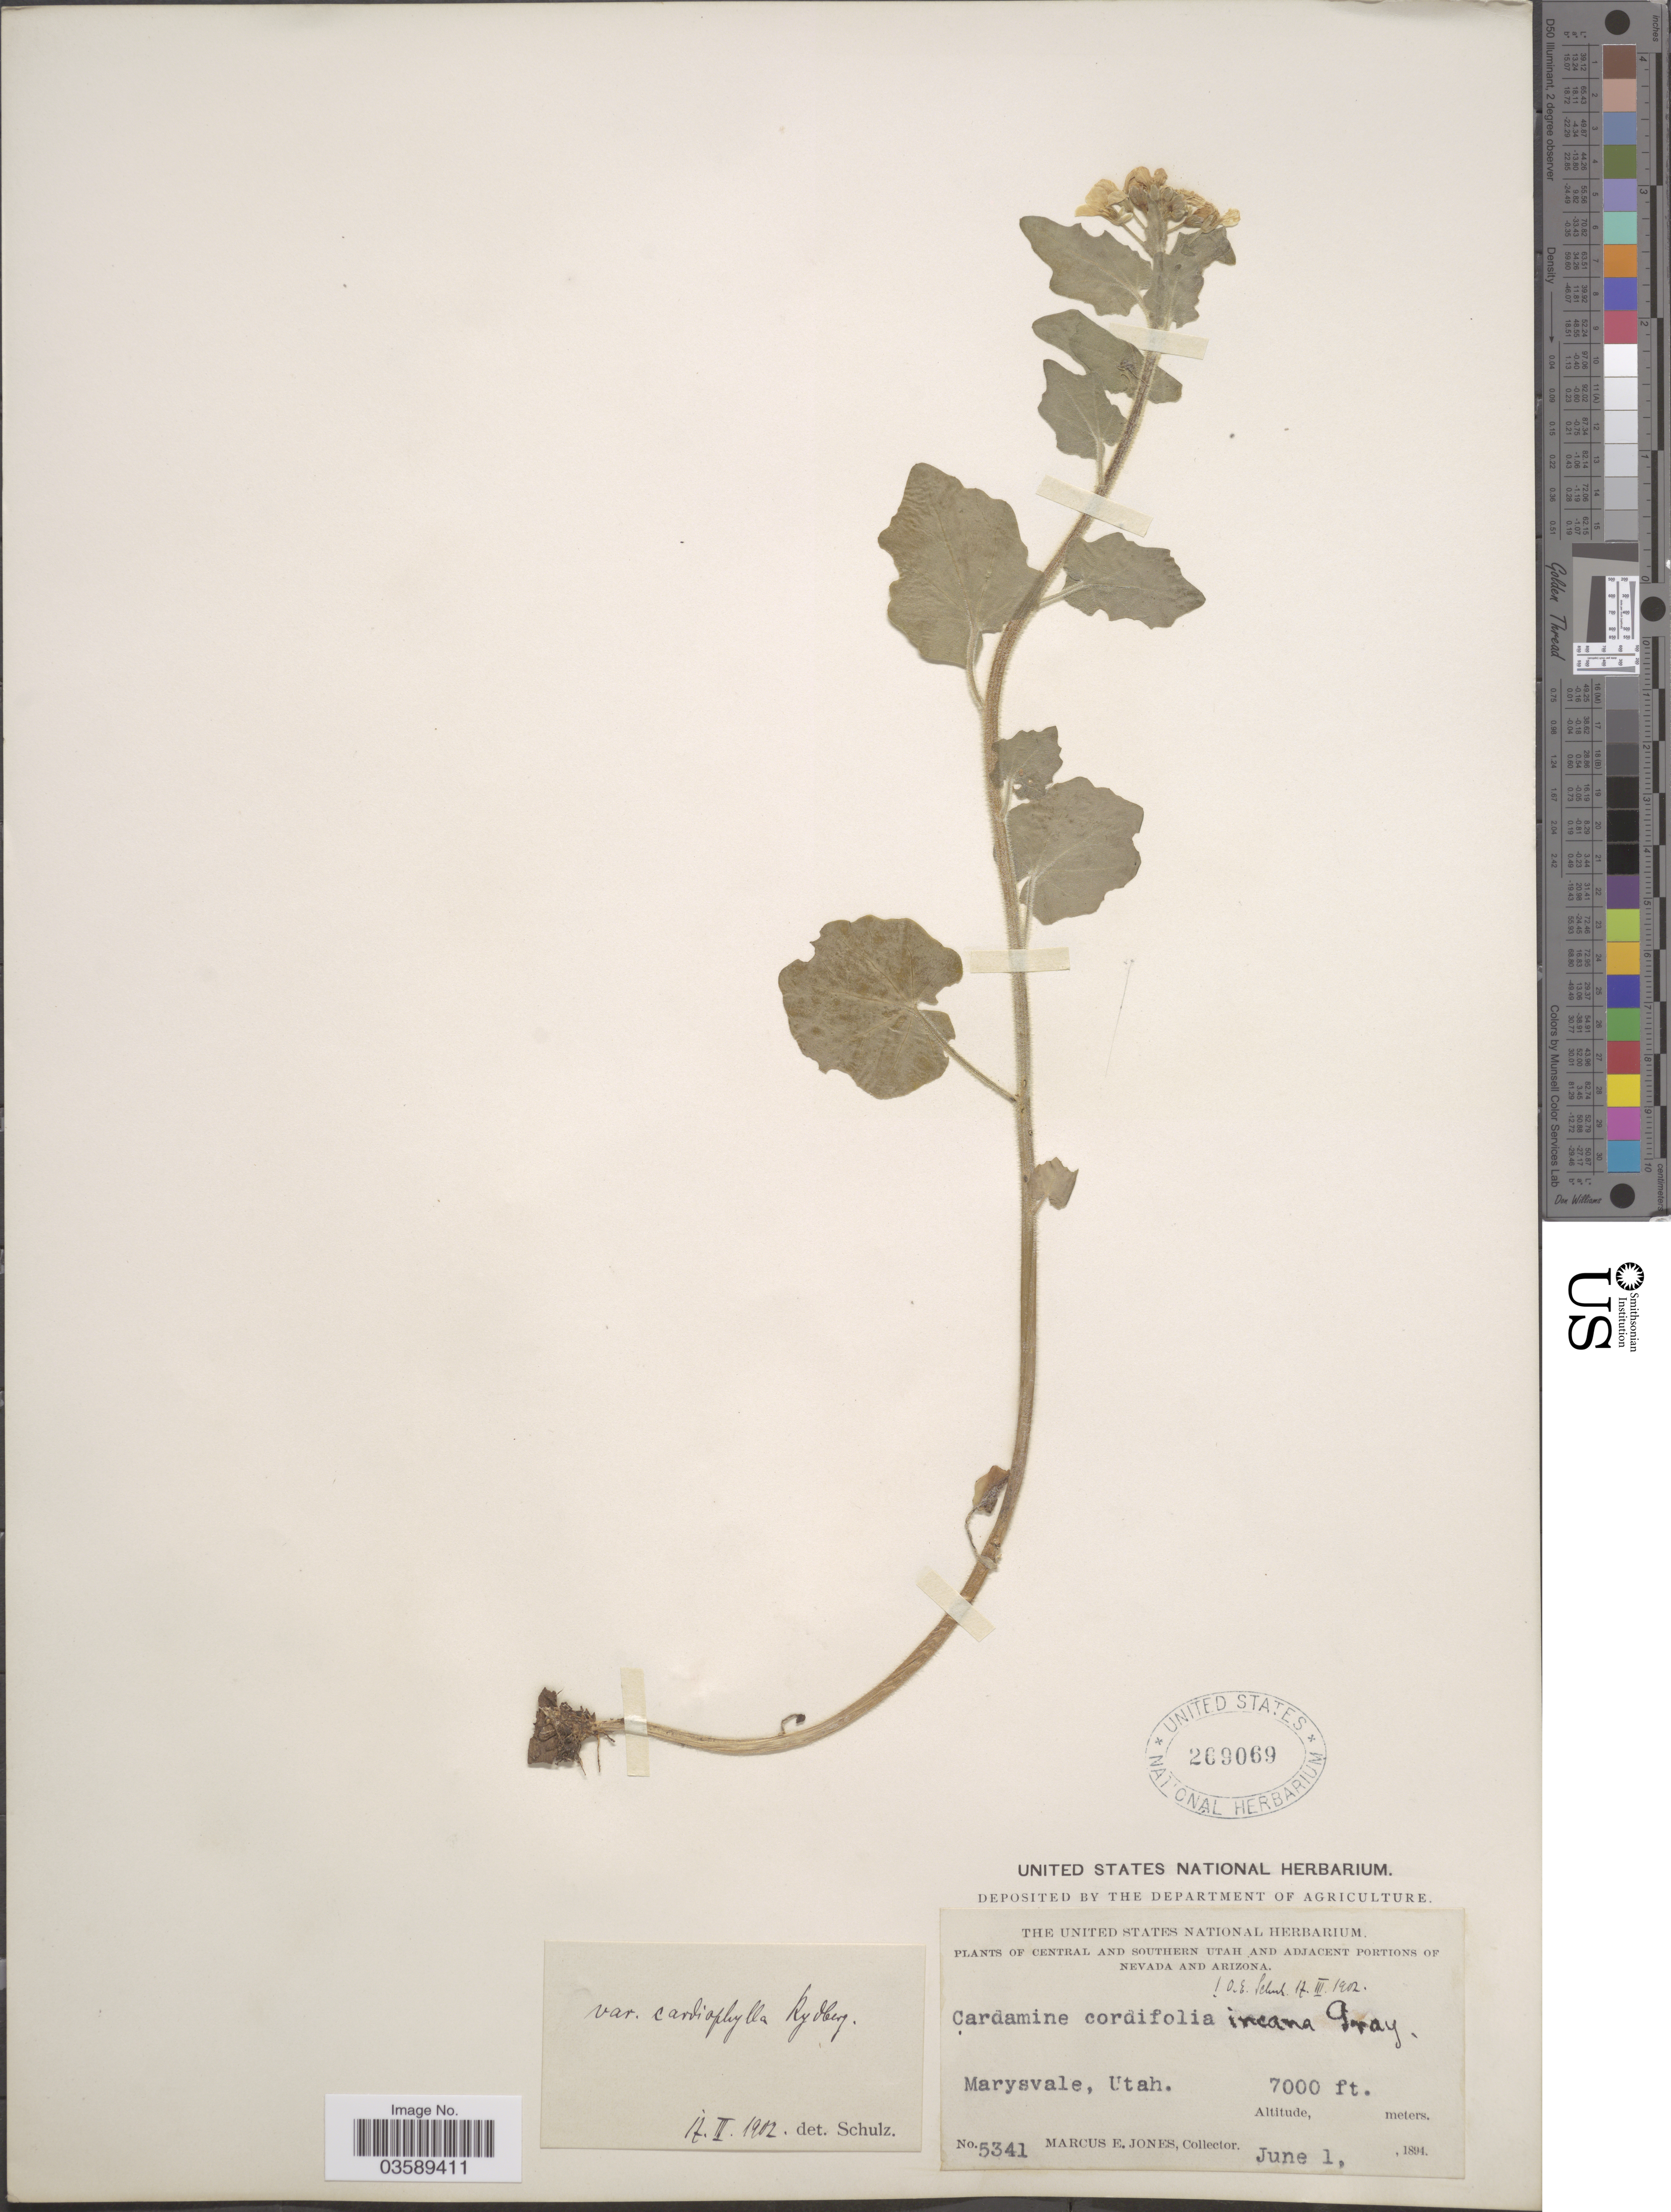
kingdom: Plantae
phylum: Tracheophyta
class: Magnoliopsida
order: Brassicales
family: Brassicaceae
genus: Cardamine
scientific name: Cardamine infausta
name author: Greene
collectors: M. E. Jones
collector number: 5341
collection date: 1814-06-01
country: United States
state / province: Utah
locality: Central and southern Utah. Marysvale.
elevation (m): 2134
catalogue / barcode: US 269069